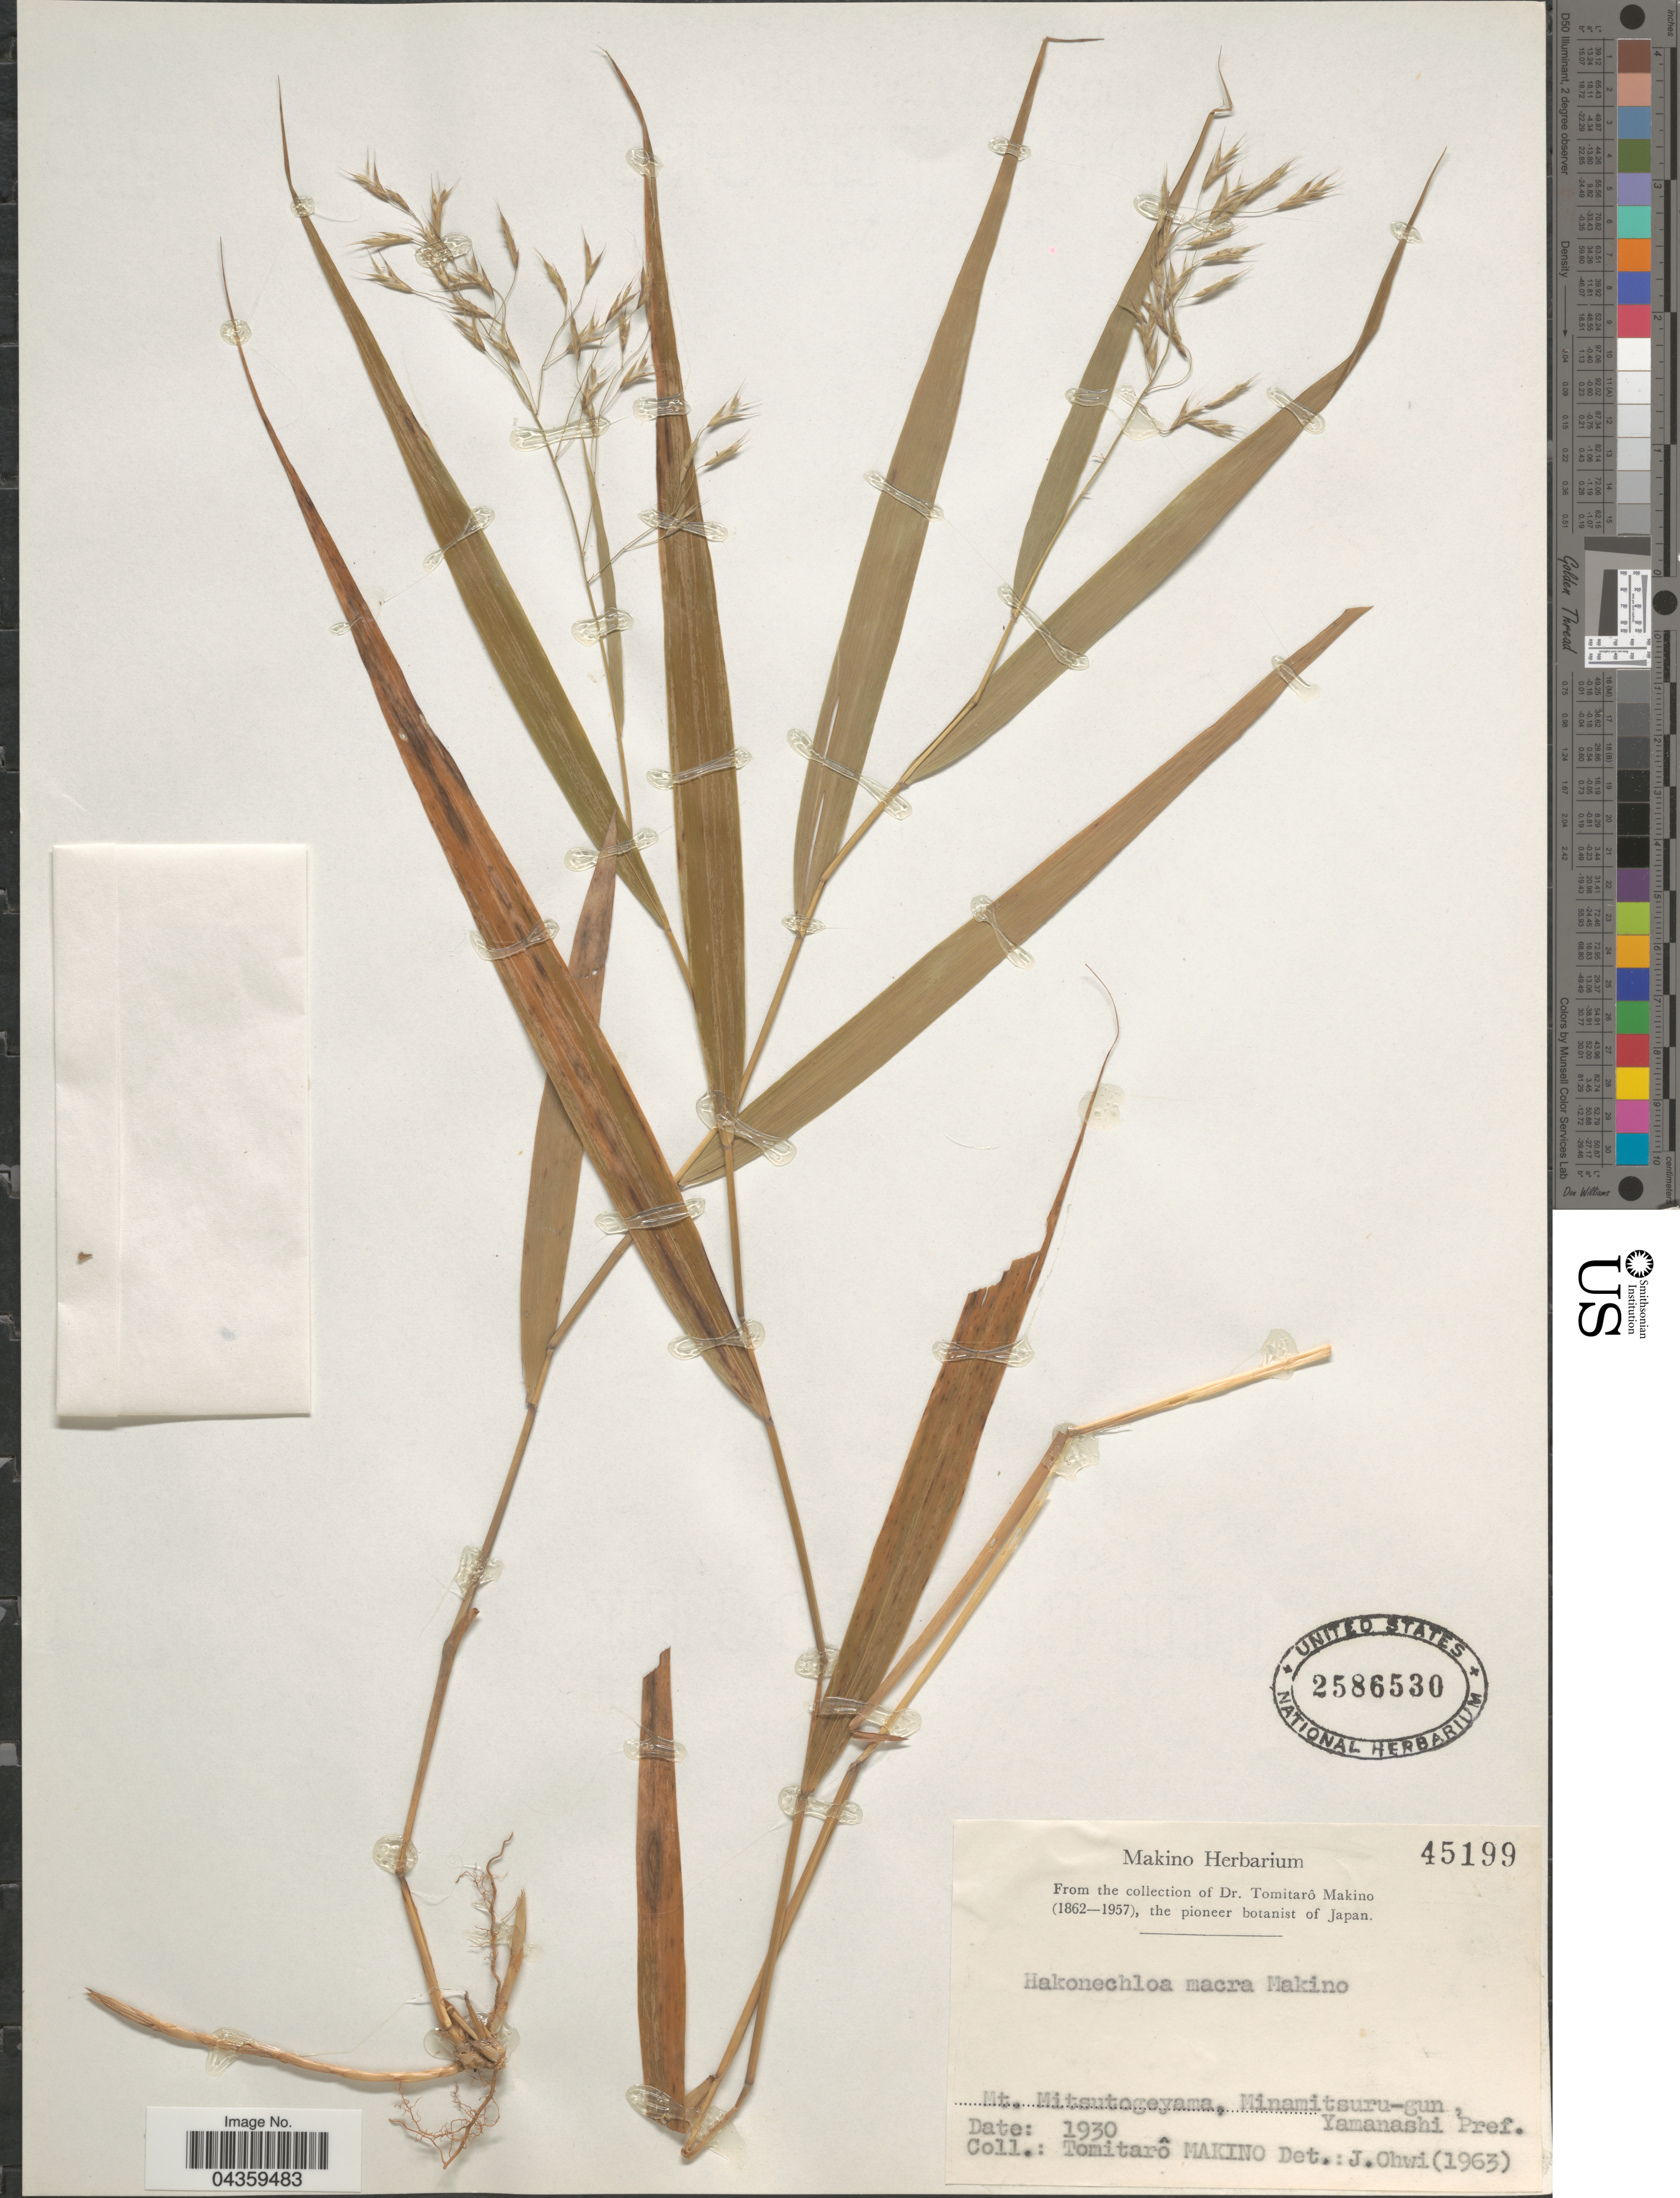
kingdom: Plantae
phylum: Tracheophyta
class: Liliopsida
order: Poales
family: Poaceae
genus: Hakonechloa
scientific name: Hakonechloa macra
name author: (Munro) Honda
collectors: T. Makino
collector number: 45199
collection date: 1930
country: Japan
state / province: Yamanasi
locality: Mt. Mitsutogeyama, Minamitsuru-gun , Yamanashi Pref.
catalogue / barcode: US 2586530